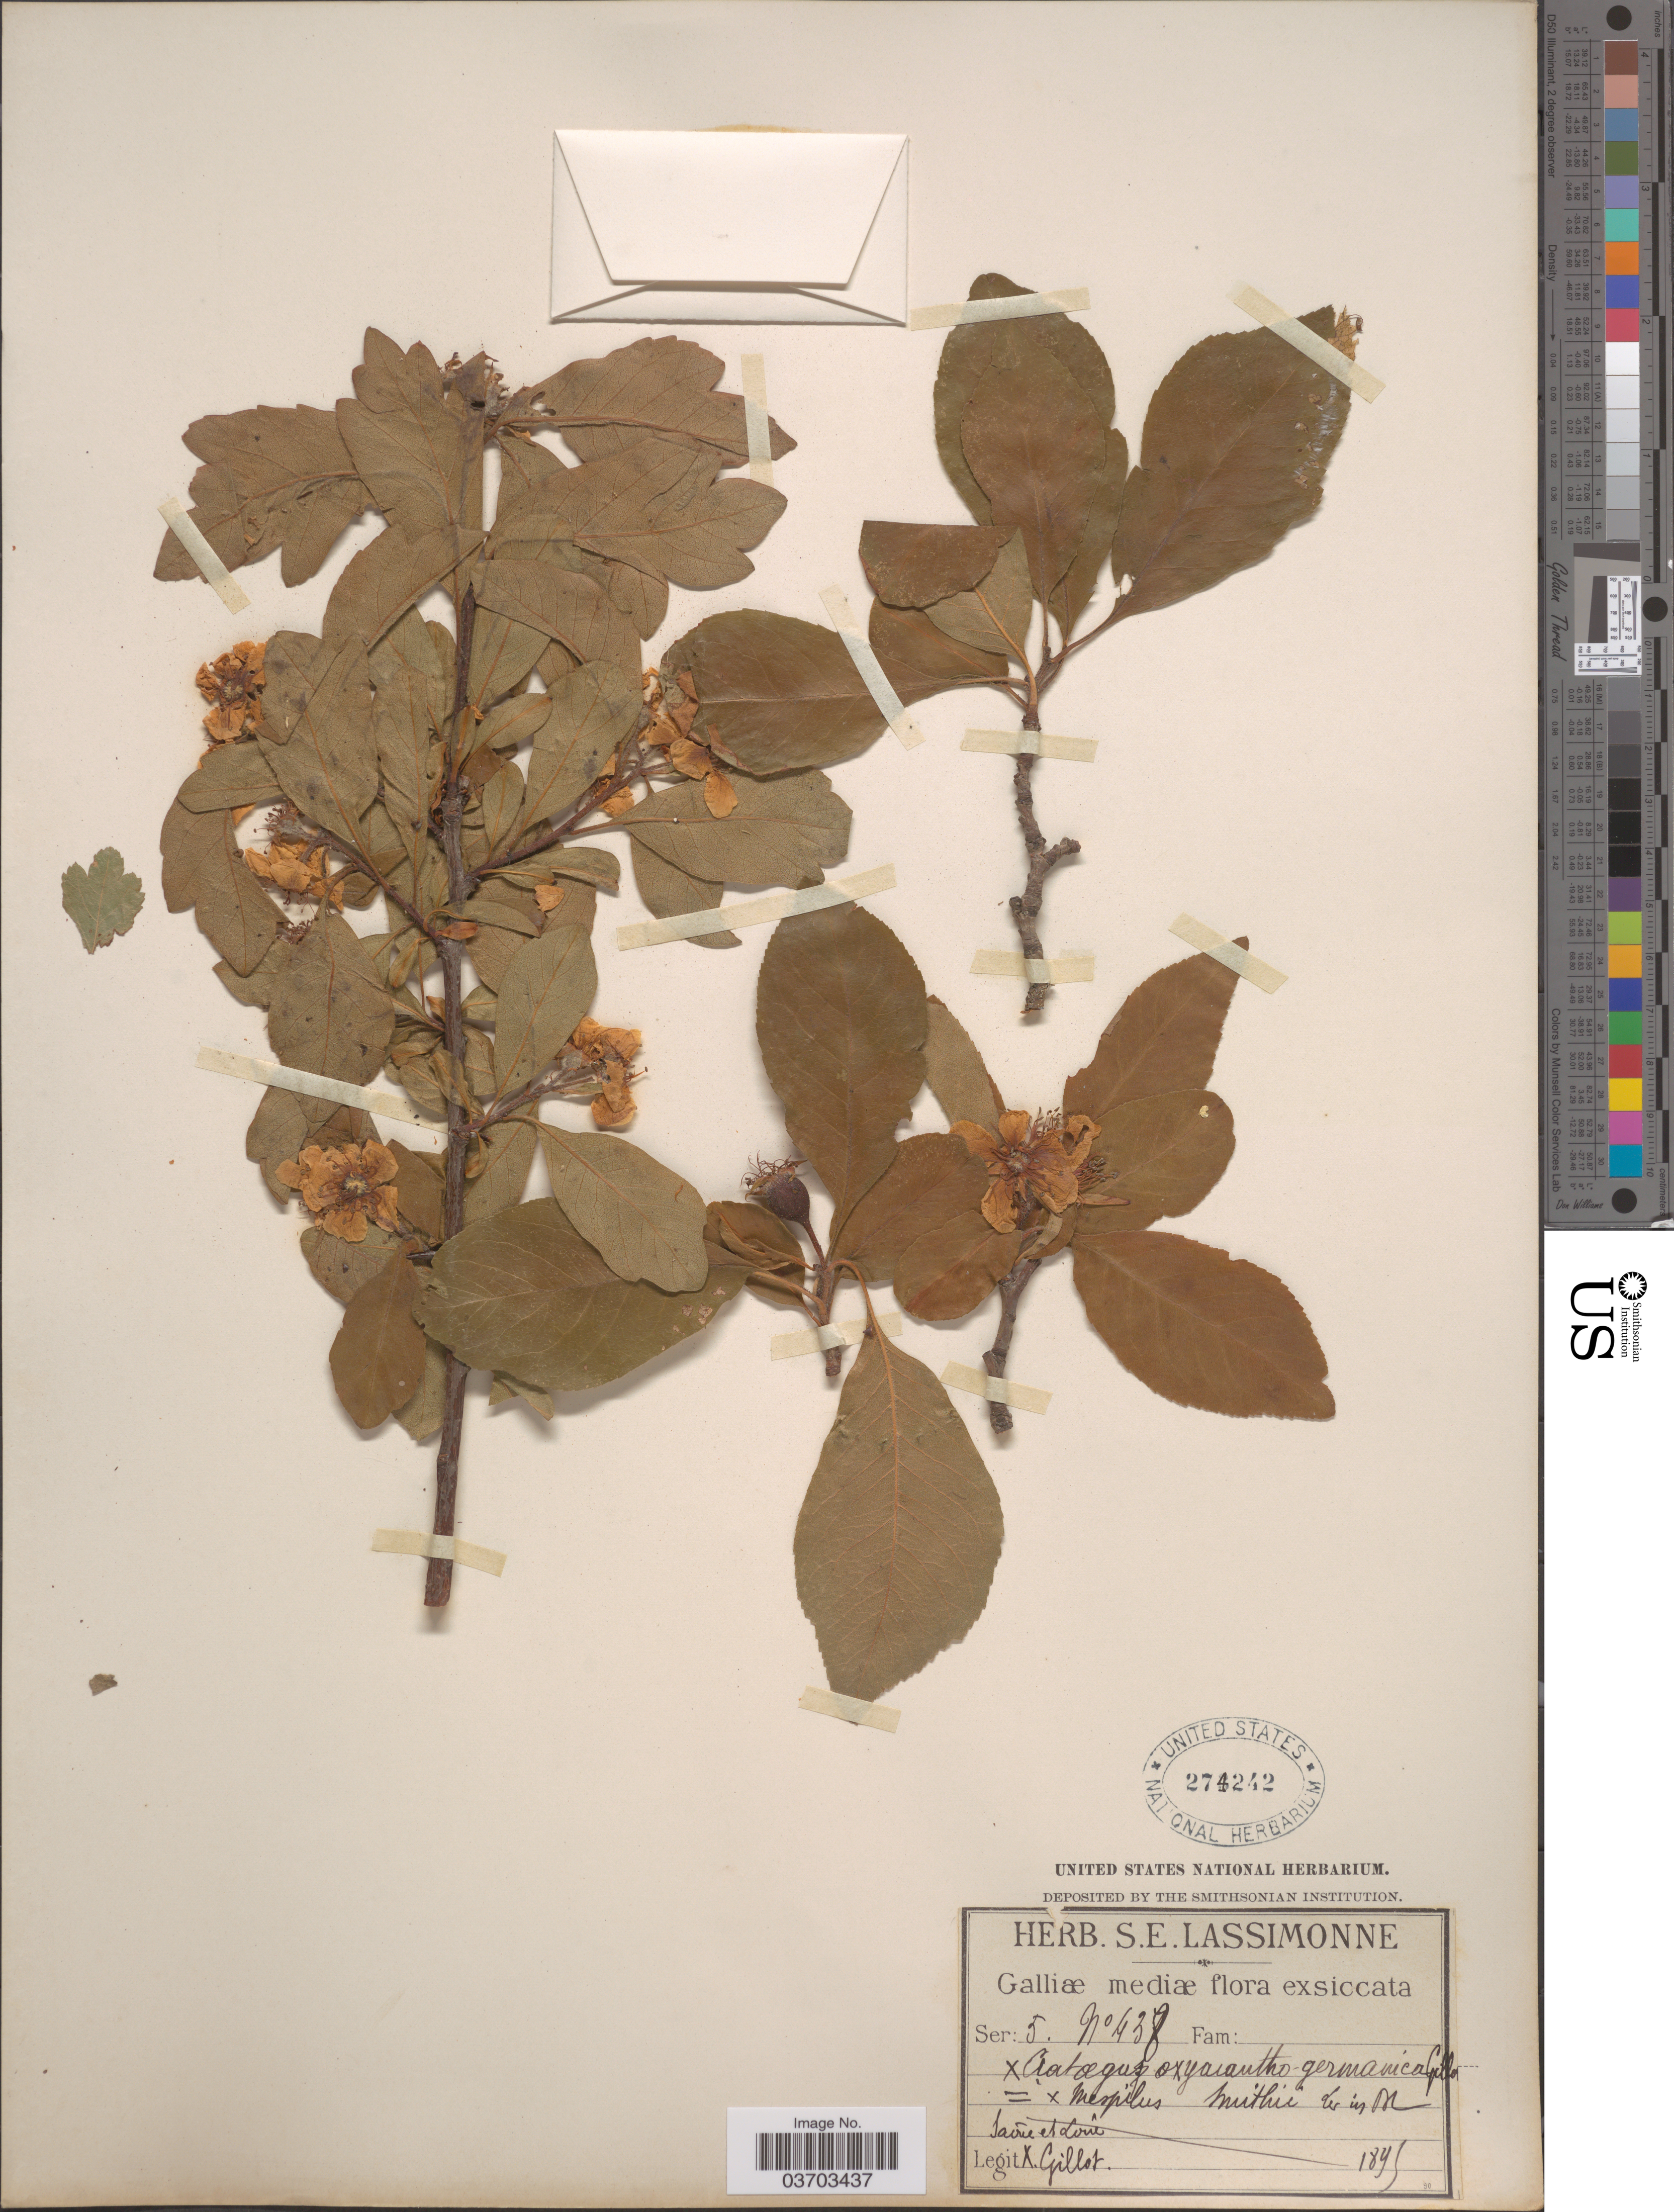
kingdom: Plantae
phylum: Tracheophyta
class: Magnoliopsida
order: Rosales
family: Rosaceae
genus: Crataegus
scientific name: Crataegus rhipidophylla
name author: Gand.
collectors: X. Gillot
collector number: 438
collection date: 1895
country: France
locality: Galliæ mediæ. Saone et Loire.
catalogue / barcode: US 274242